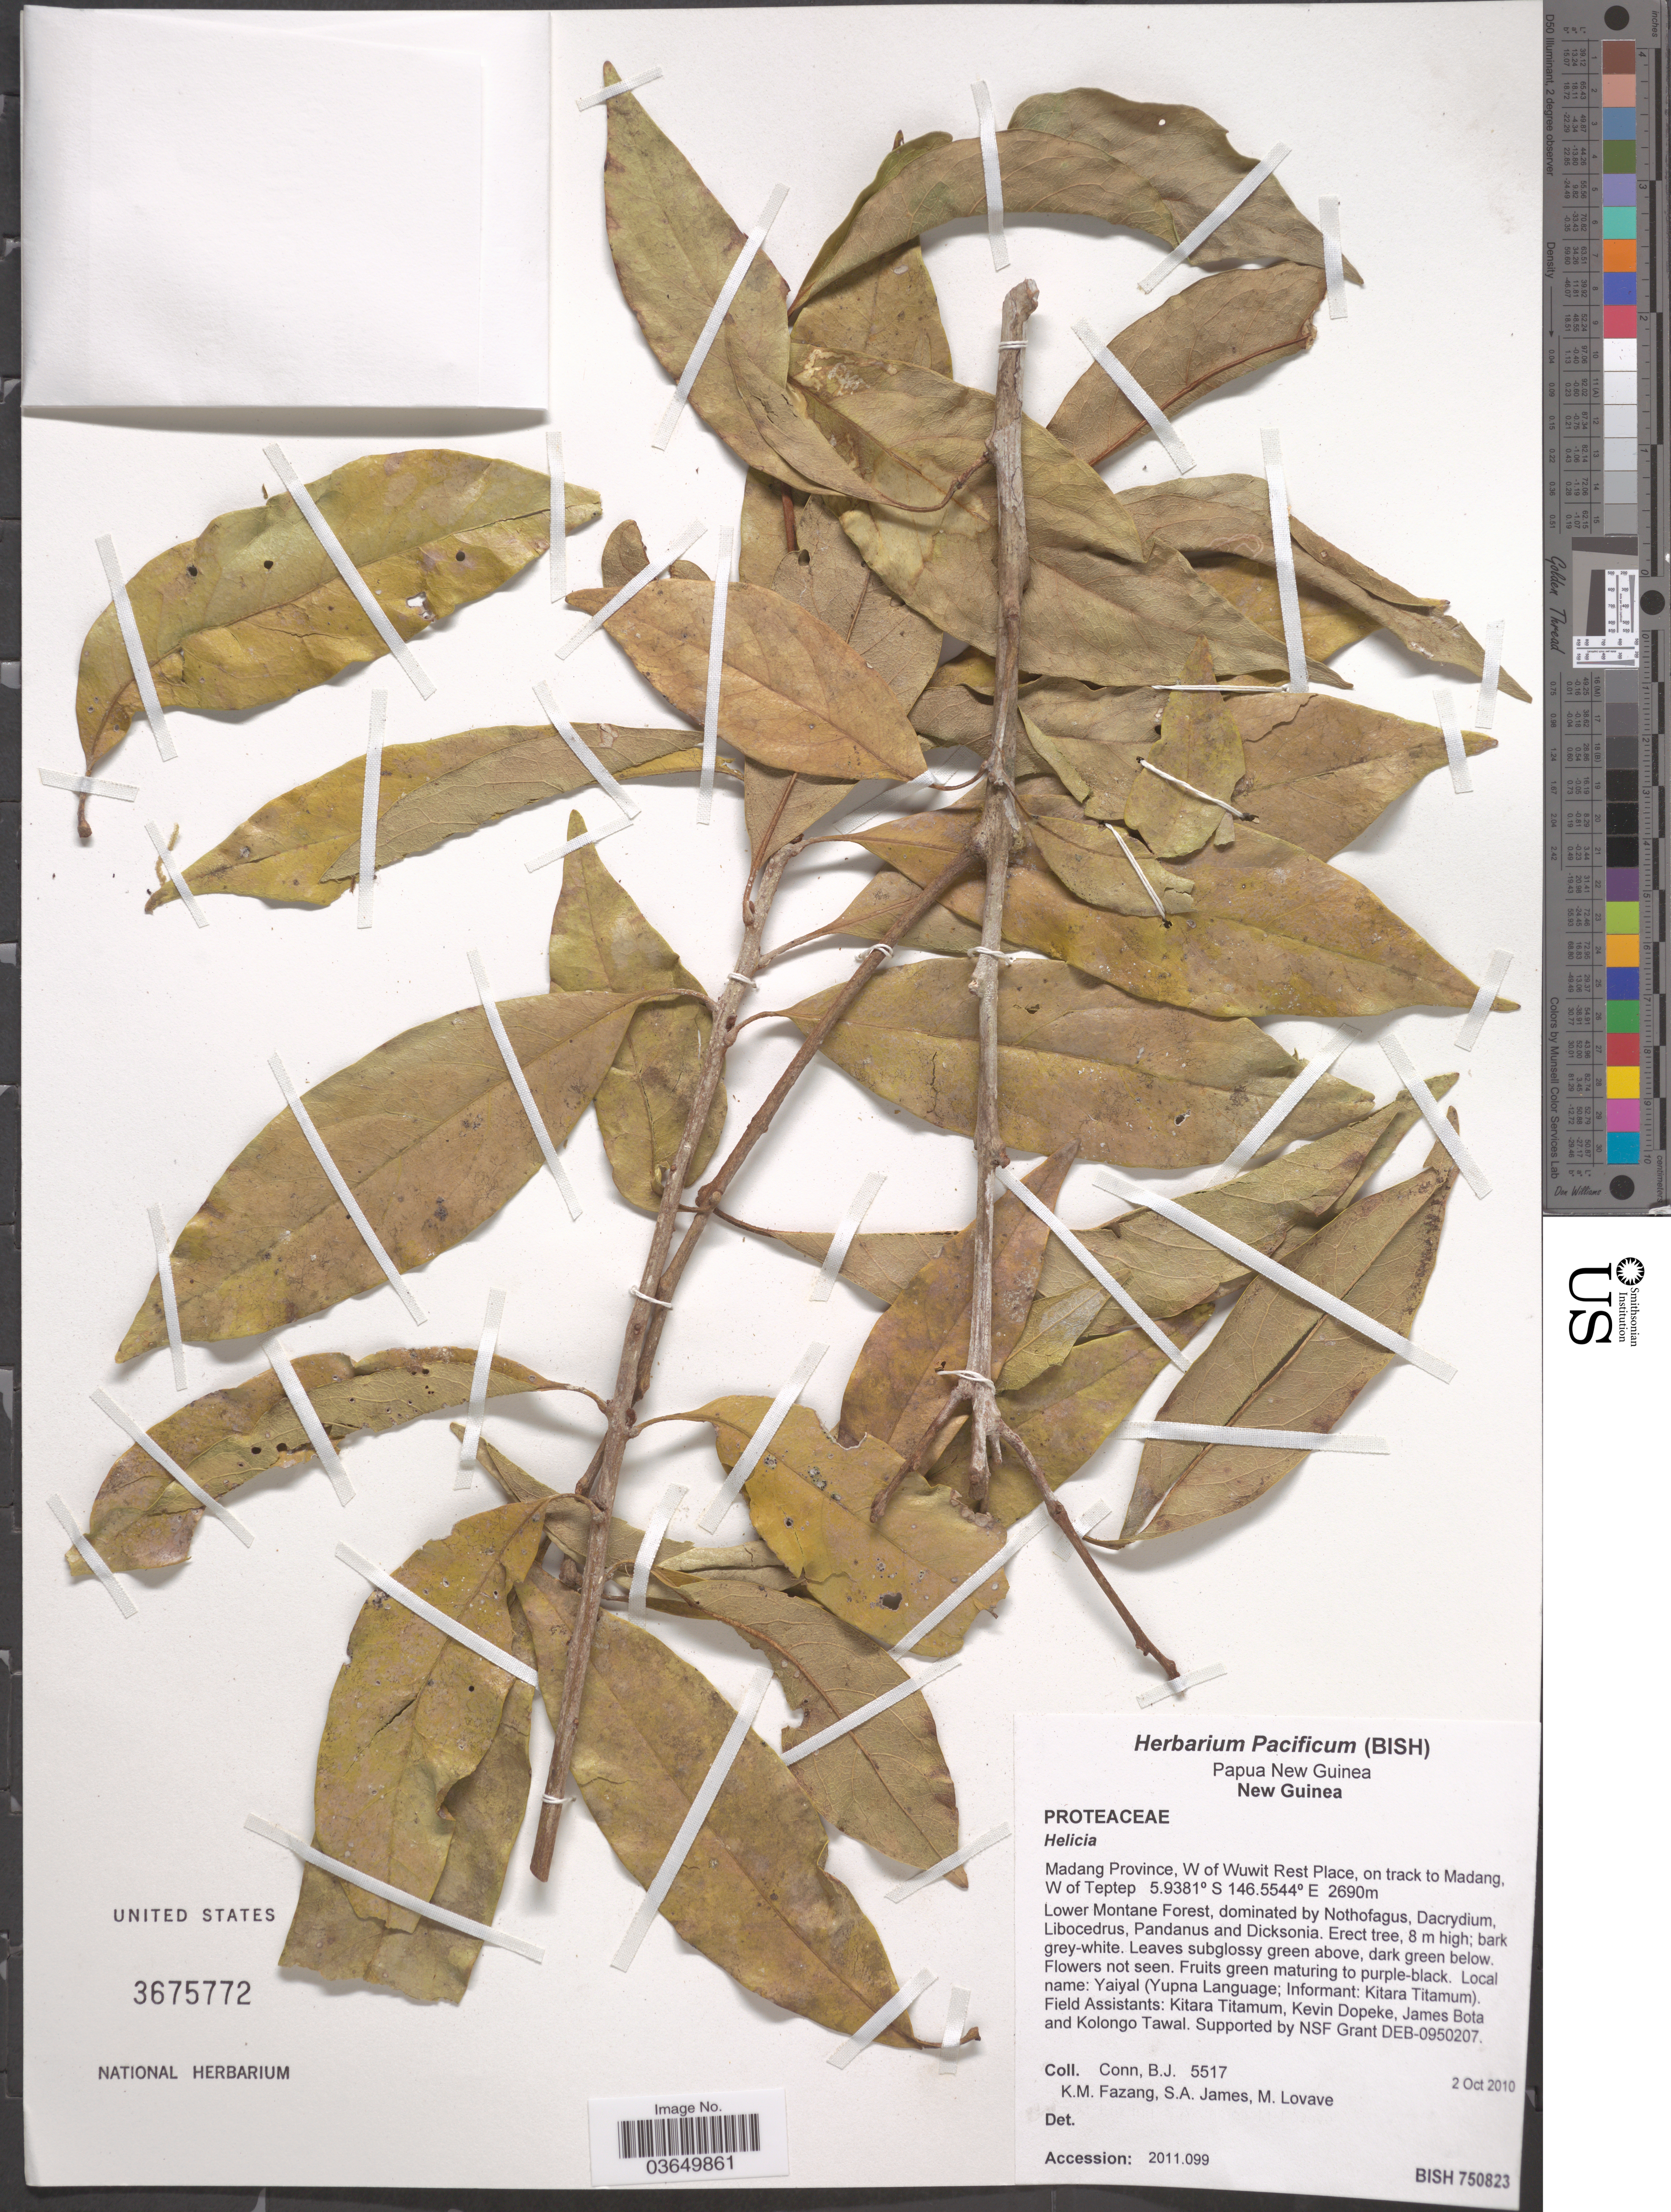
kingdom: Plantae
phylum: Tracheophyta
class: Magnoliopsida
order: Proteales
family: Proteaceae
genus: Helicia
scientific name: Helicia sp.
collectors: B. Conn, K. Fazang, S. James & M. Lovave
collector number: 5517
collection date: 2010-10-02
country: Papua New Guinea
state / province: Madang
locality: New Guinea. W of Wuwit Rest Place, on track to Madang, W of Teptep.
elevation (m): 2690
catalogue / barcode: US 3675772